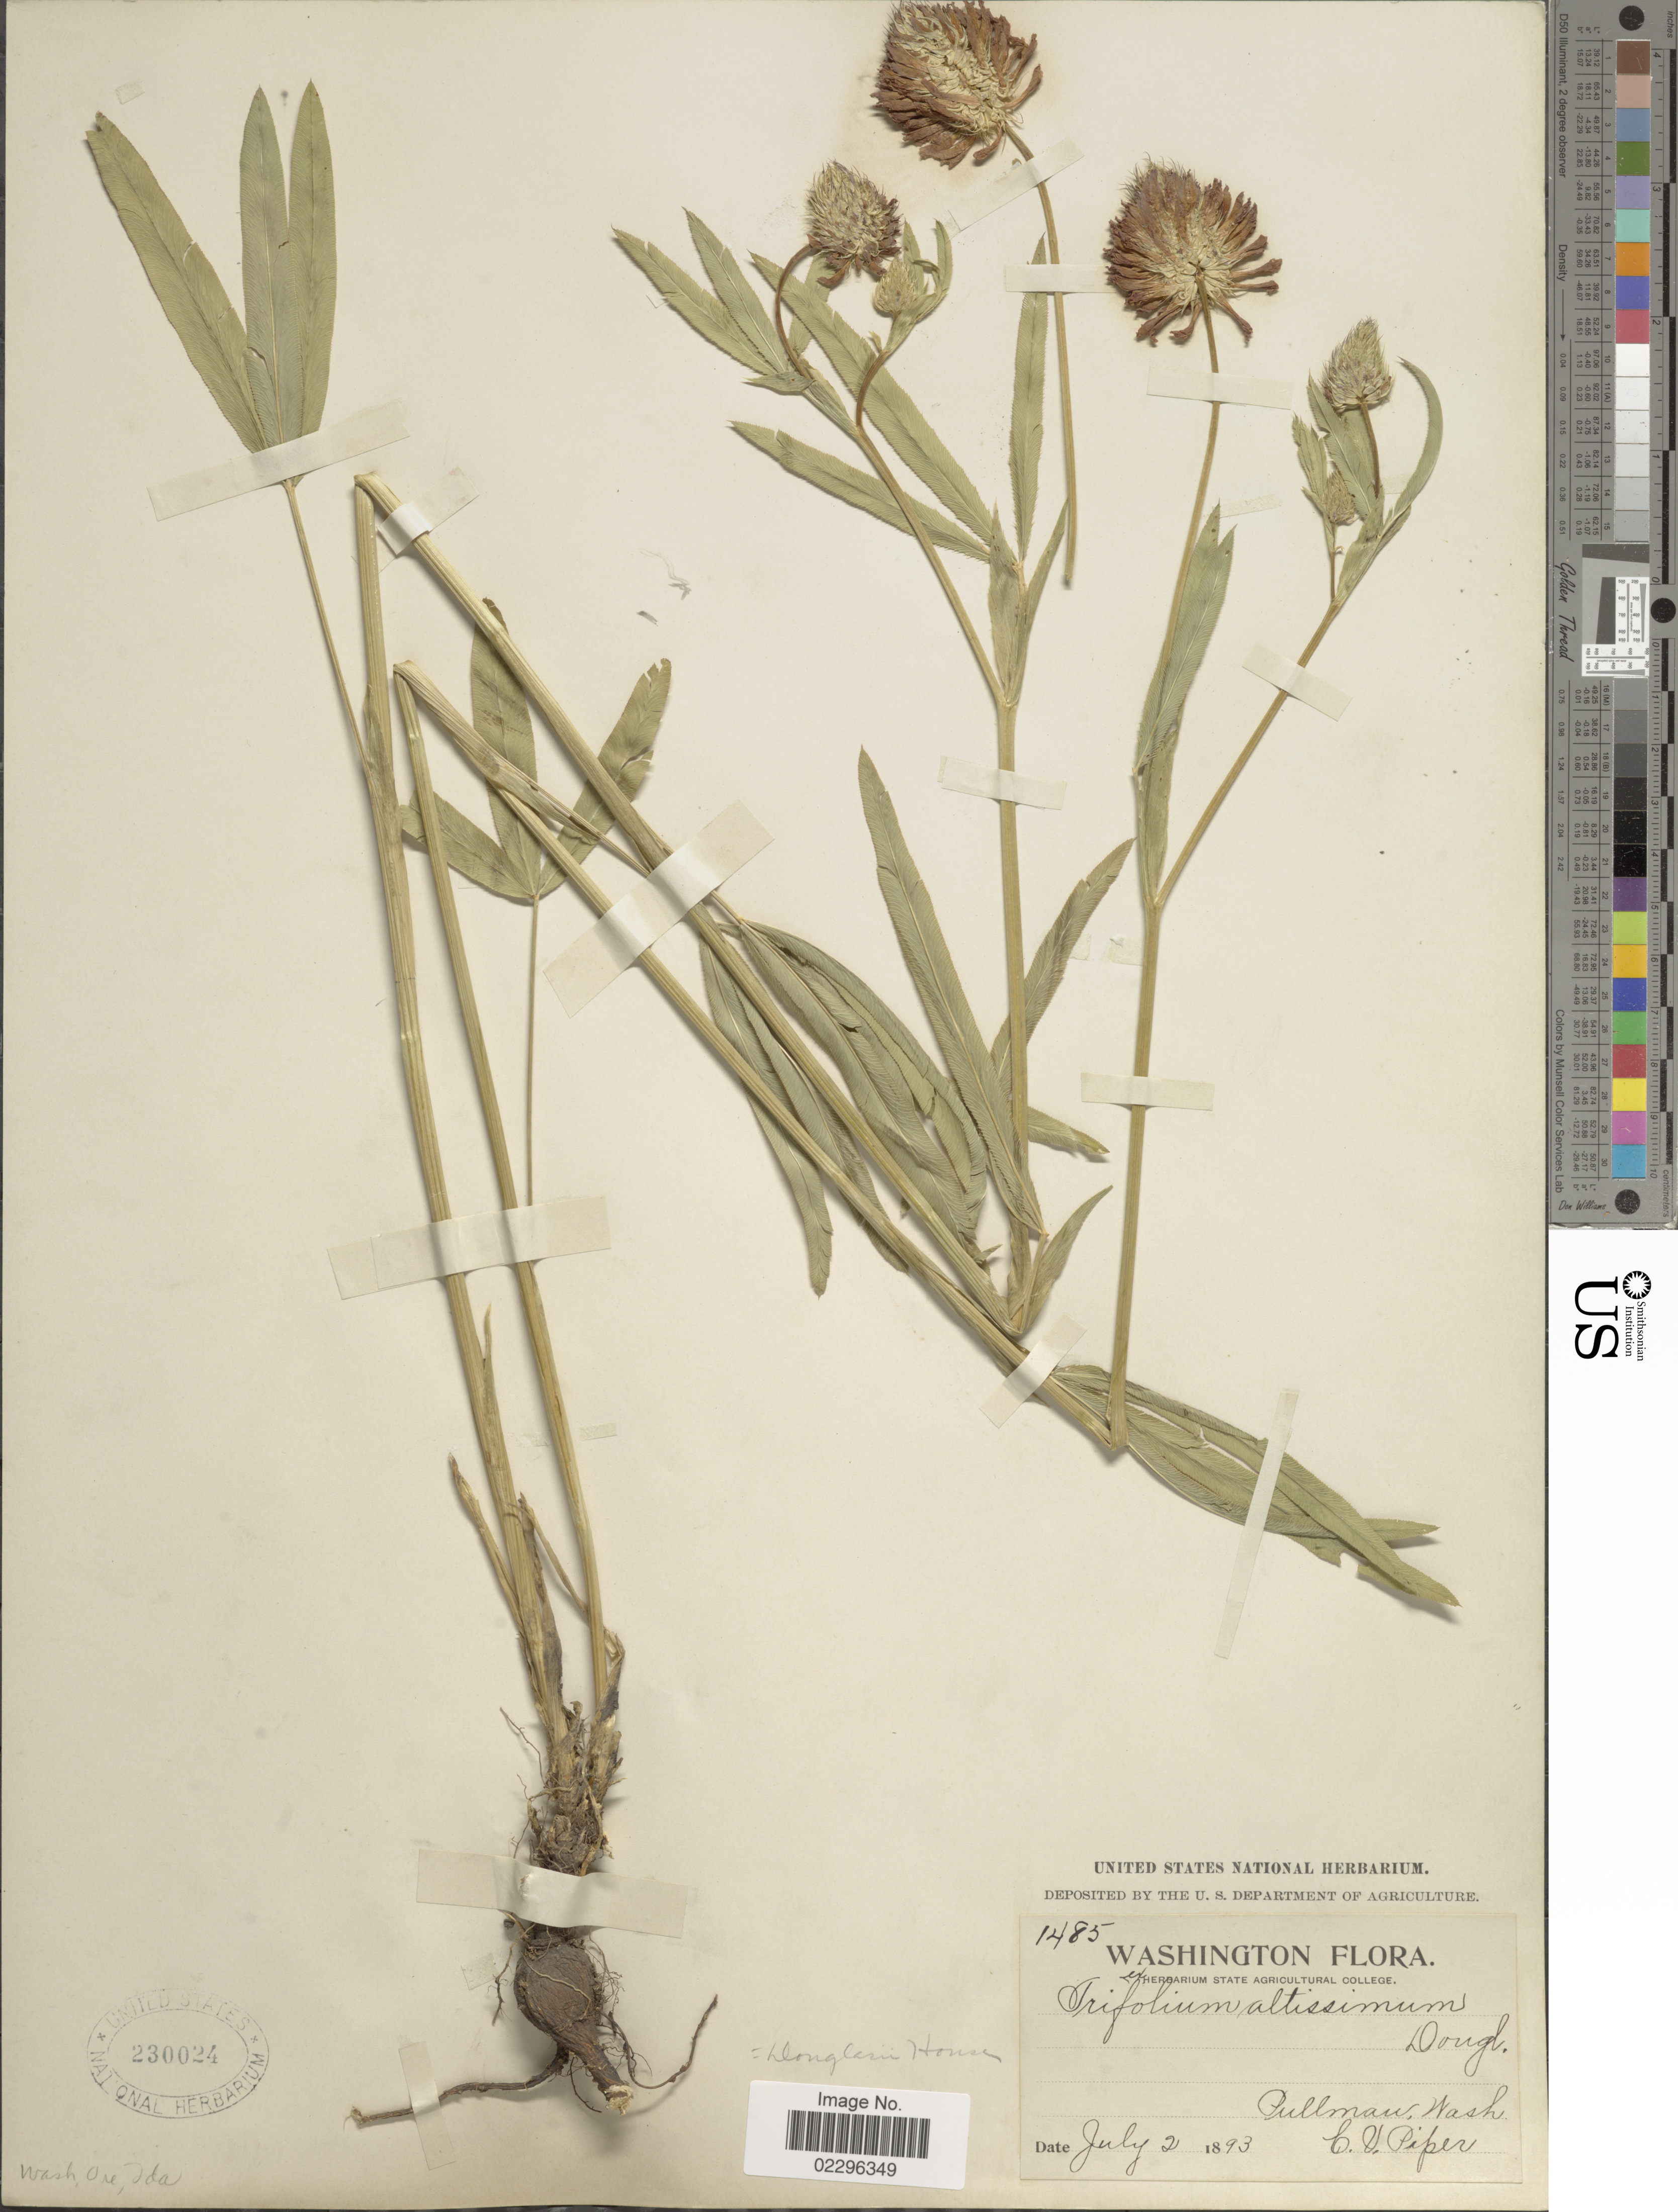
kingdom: Plantae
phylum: Tracheophyta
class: Magnoliopsida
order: Fabales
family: Fabaceae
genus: Trifolium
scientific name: Trifolium douglasii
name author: House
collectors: C. V. Piper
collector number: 1485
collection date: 1893-07-02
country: United States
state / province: Washington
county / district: Whitman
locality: Pullman, Wash.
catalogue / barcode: US 230024